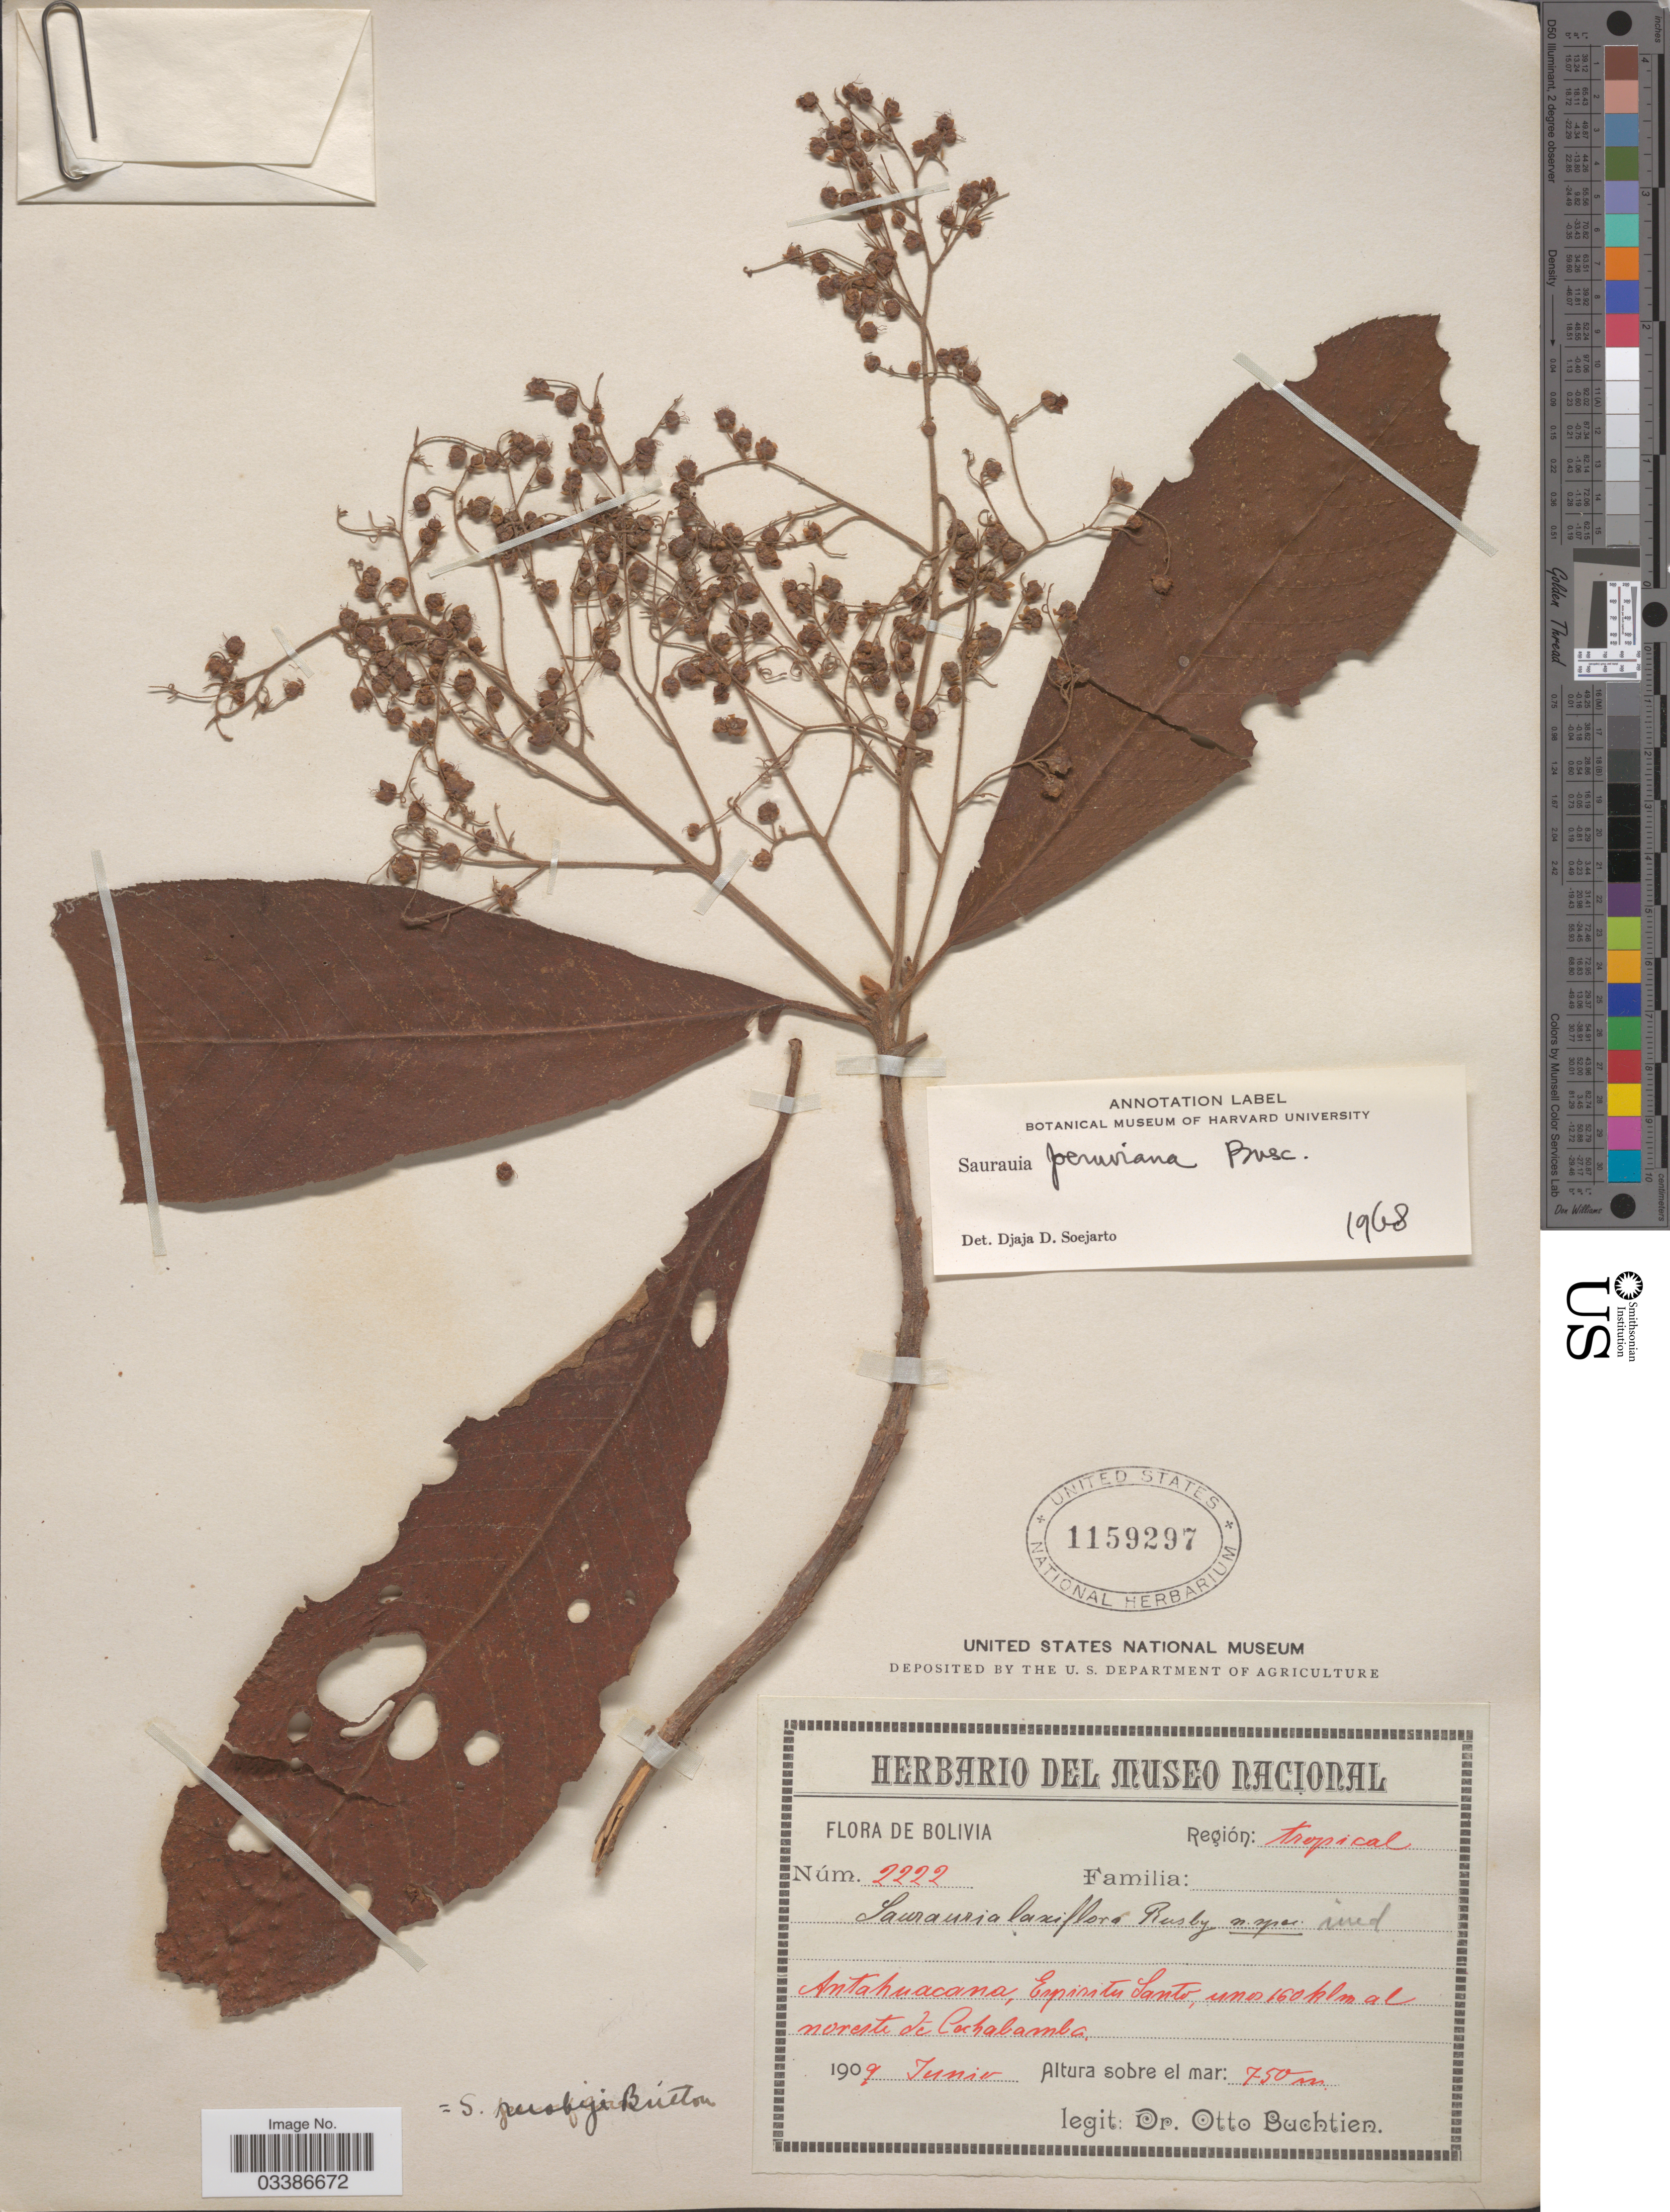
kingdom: Plantae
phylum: Tracheophyta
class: Magnoliopsida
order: Ericales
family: Actinidiaceae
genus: Saurauia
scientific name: Saurauia peruviana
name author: Buscal.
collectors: O. Buchtien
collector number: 2222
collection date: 1909-06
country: Bolivia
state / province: Cochabamba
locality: Región: tropical. Antahuacana, Espiritu Santo, unos 160 klm al noreste de Cochabamba.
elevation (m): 750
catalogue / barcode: US 1159297